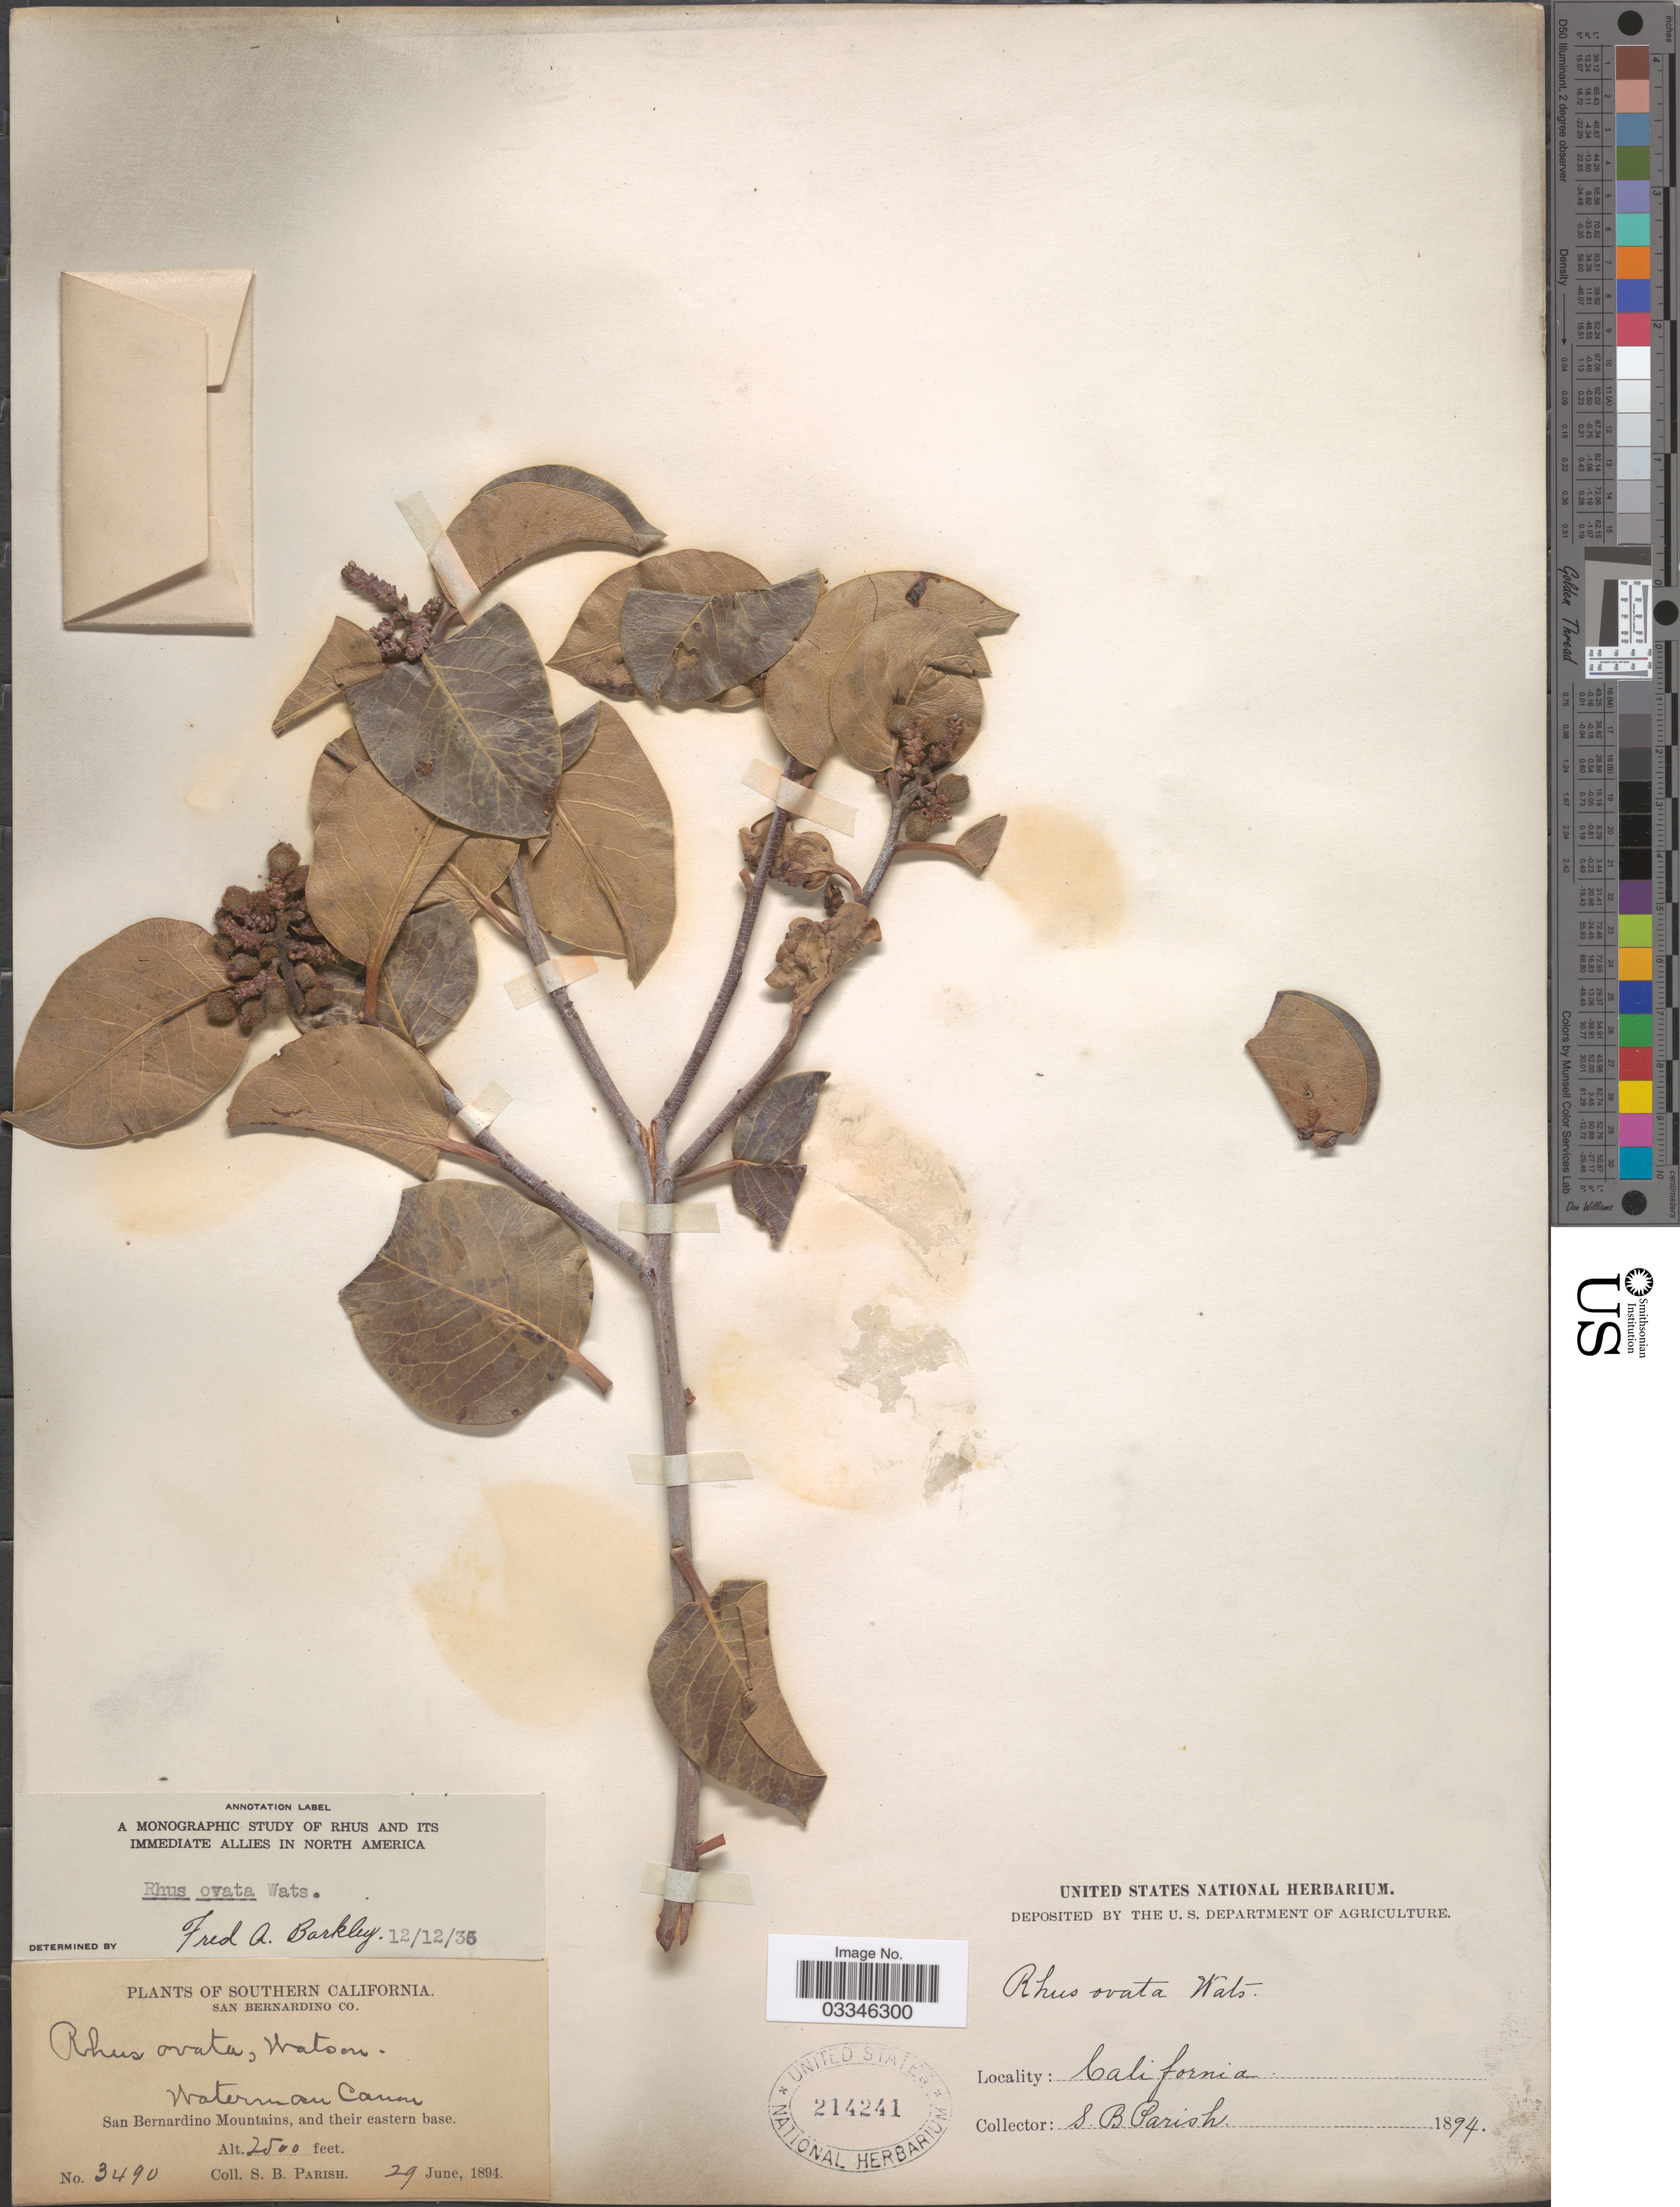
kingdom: Plantae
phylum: Tracheophyta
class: Magnoliopsida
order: Sapindales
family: Anacardiaceae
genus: Rhus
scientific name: Rhus ovata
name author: S. Watson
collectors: S. B. Parish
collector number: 3490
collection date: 1894-06-29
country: United States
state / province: California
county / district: San Bernardino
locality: Southern California. San Bernardino Co. Waterman Canon. San Bernardino Mountains, and their eastern base.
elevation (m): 762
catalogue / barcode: US 214241